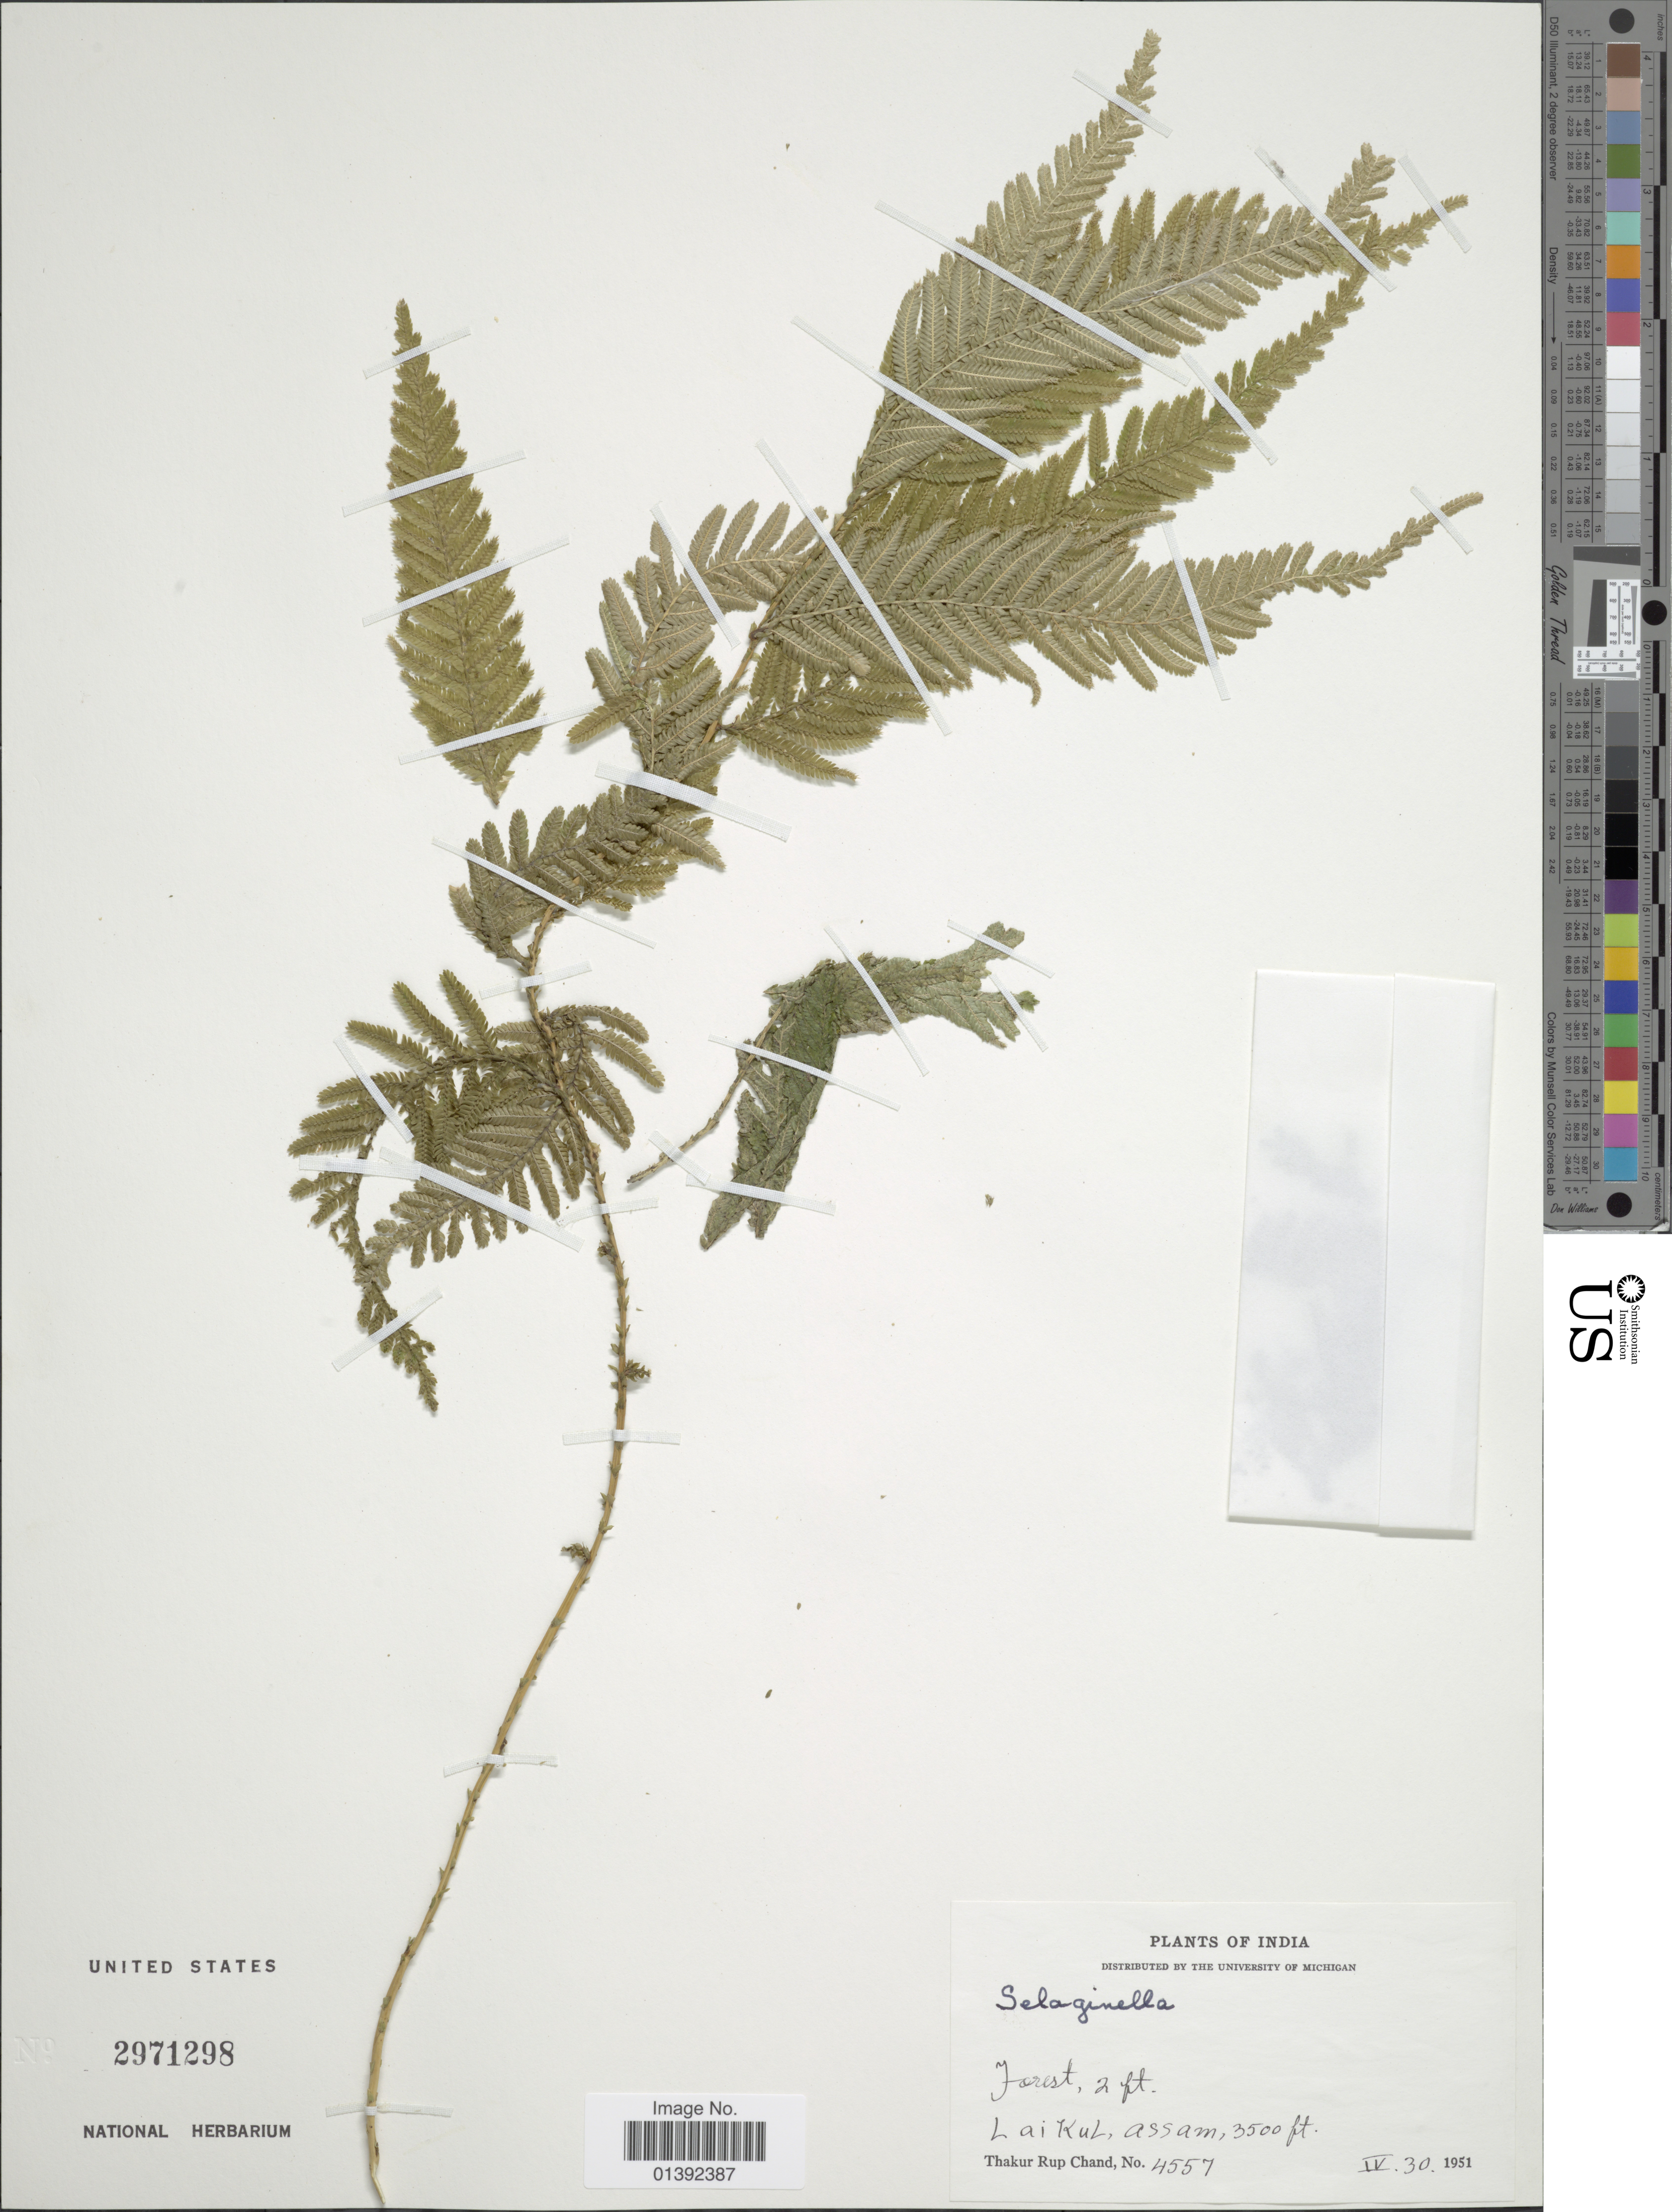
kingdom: Plantae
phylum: Tracheophyta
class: Lycopodiopsida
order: Selaginellales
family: Selaginellaceae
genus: Selaginella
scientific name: Selaginella sp.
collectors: T. R. Chand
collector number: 4557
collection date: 1951-04-30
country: India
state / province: Assam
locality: Laikul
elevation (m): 1067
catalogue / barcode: US 2971298